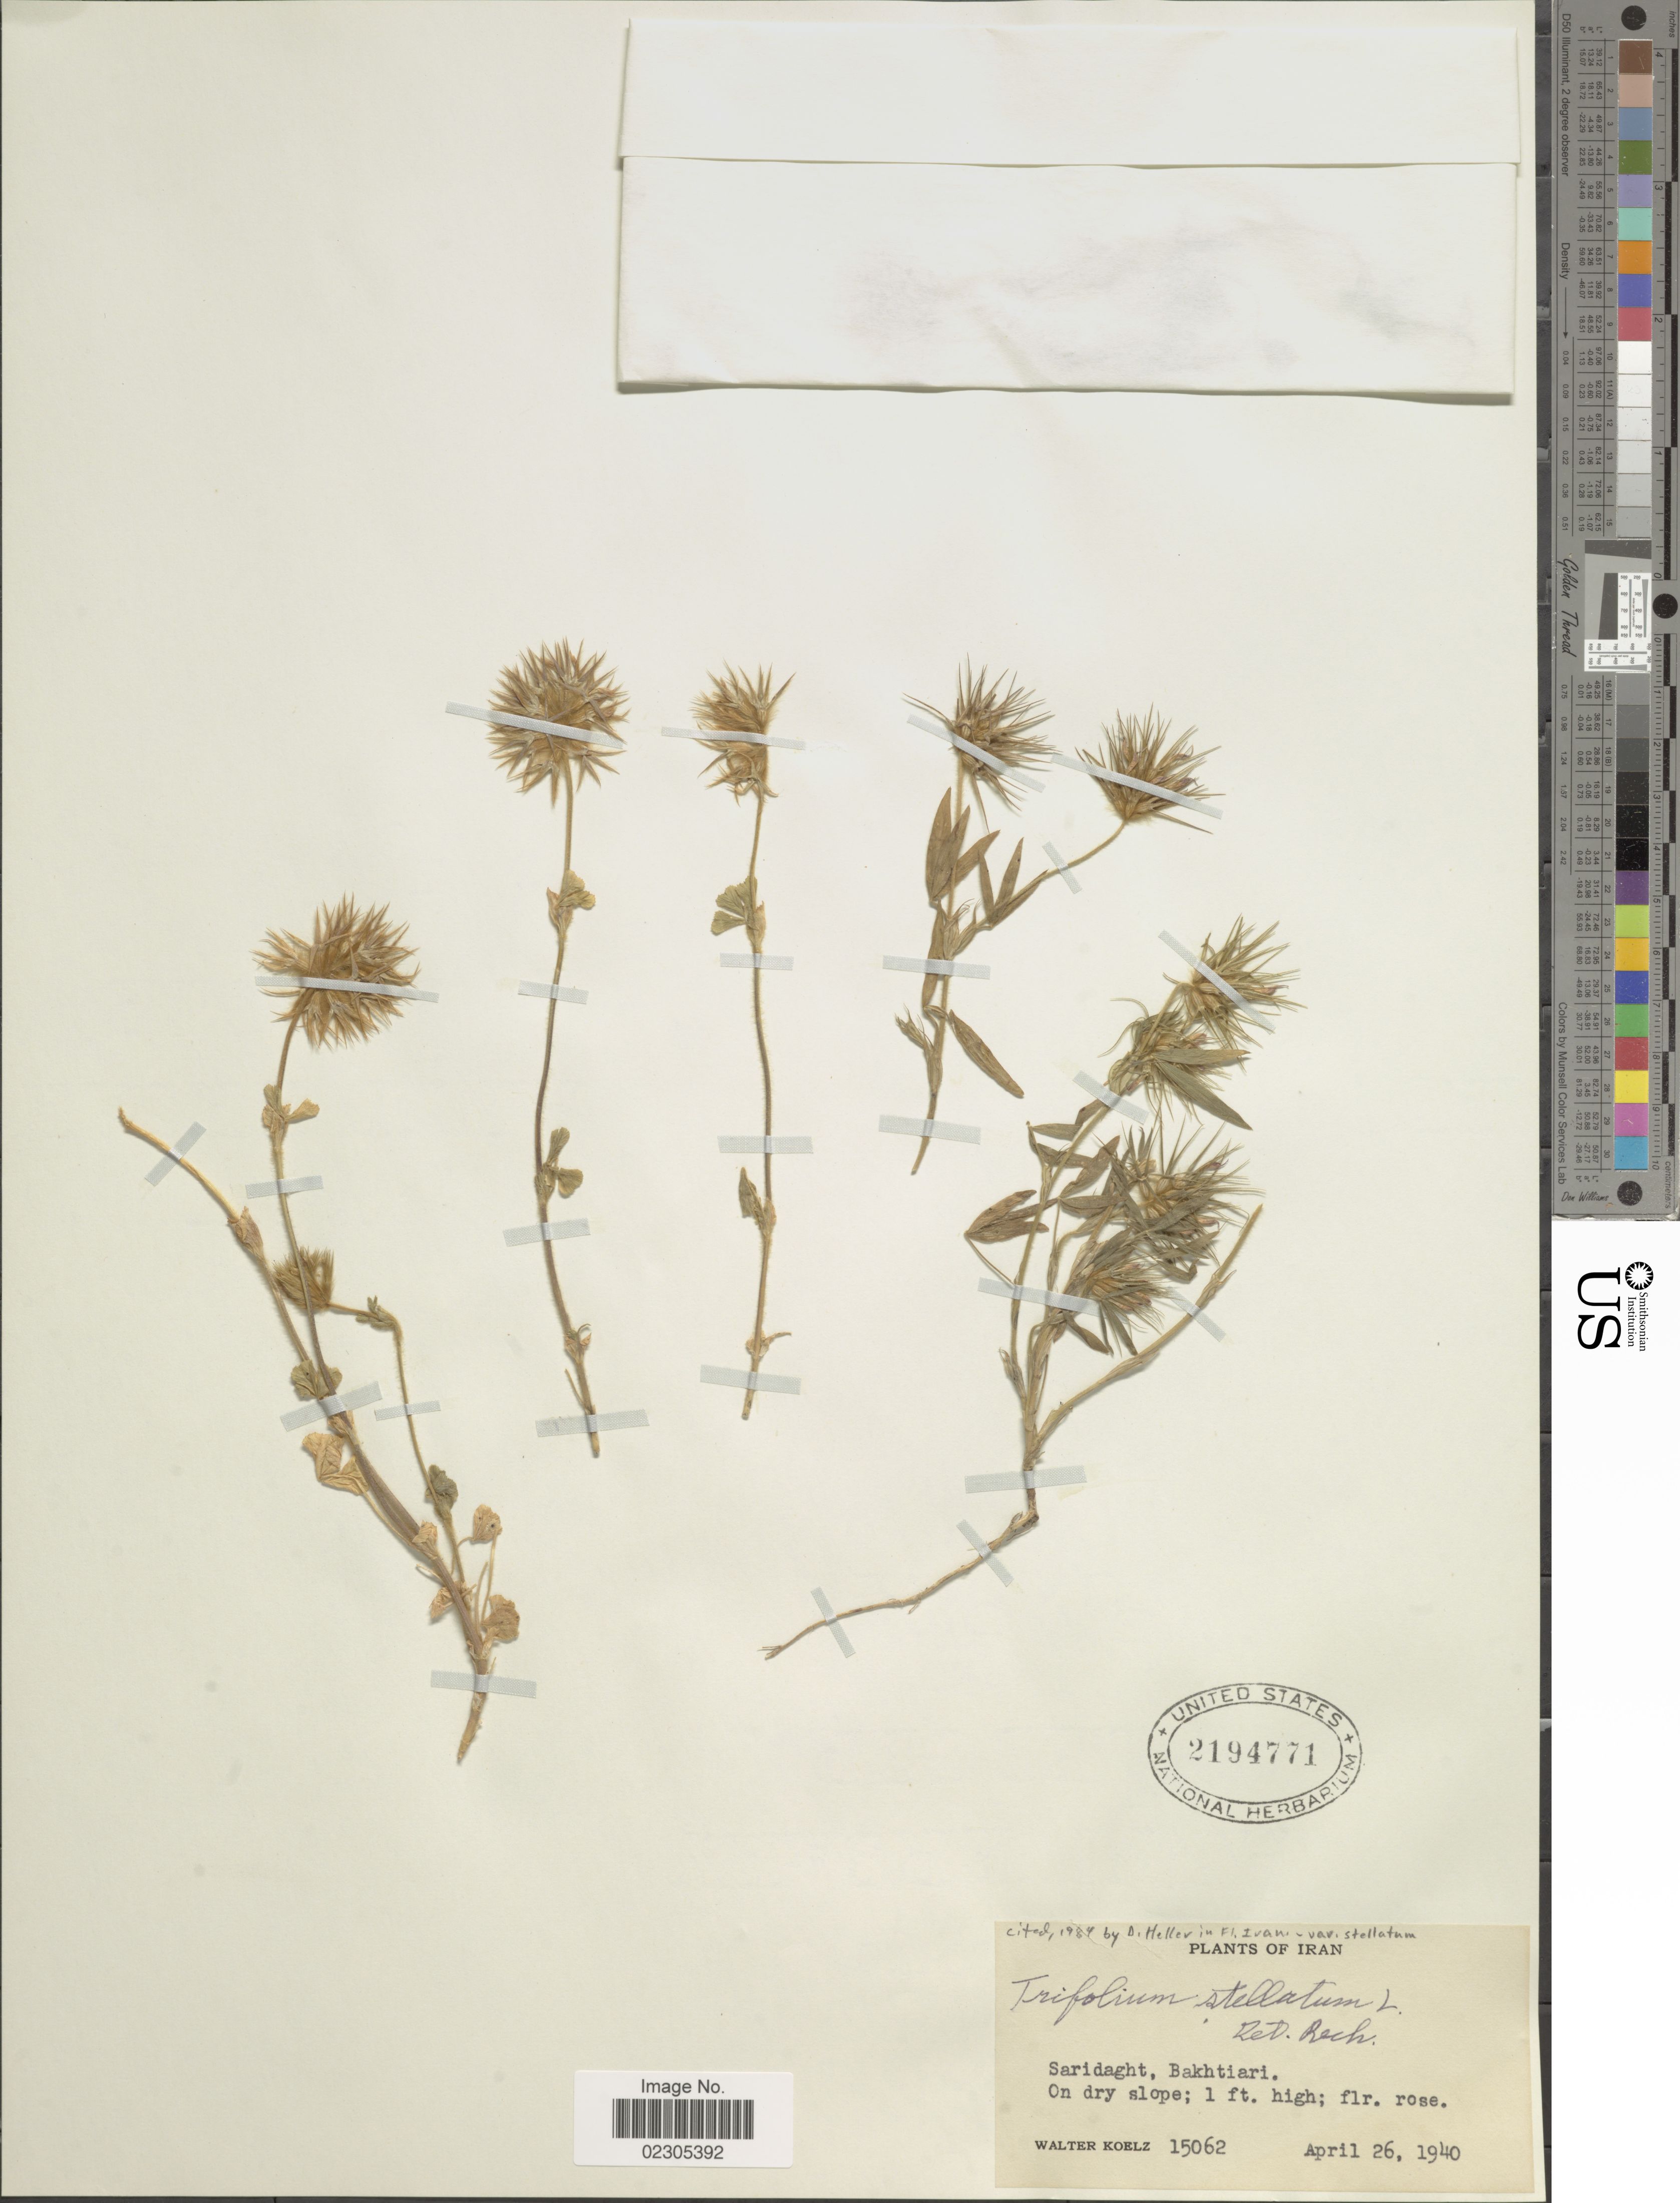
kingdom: Plantae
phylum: Tracheophyta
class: Magnoliopsida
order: Fabales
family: Fabaceae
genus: Trifolium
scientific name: Trifolium stellatum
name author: L.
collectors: W. N. Koelz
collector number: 15062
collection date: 1940-04-26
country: Iran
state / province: Chahar Mahaal and Bakhtiari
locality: Saridaght, Bakhtiari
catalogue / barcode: US 2194771